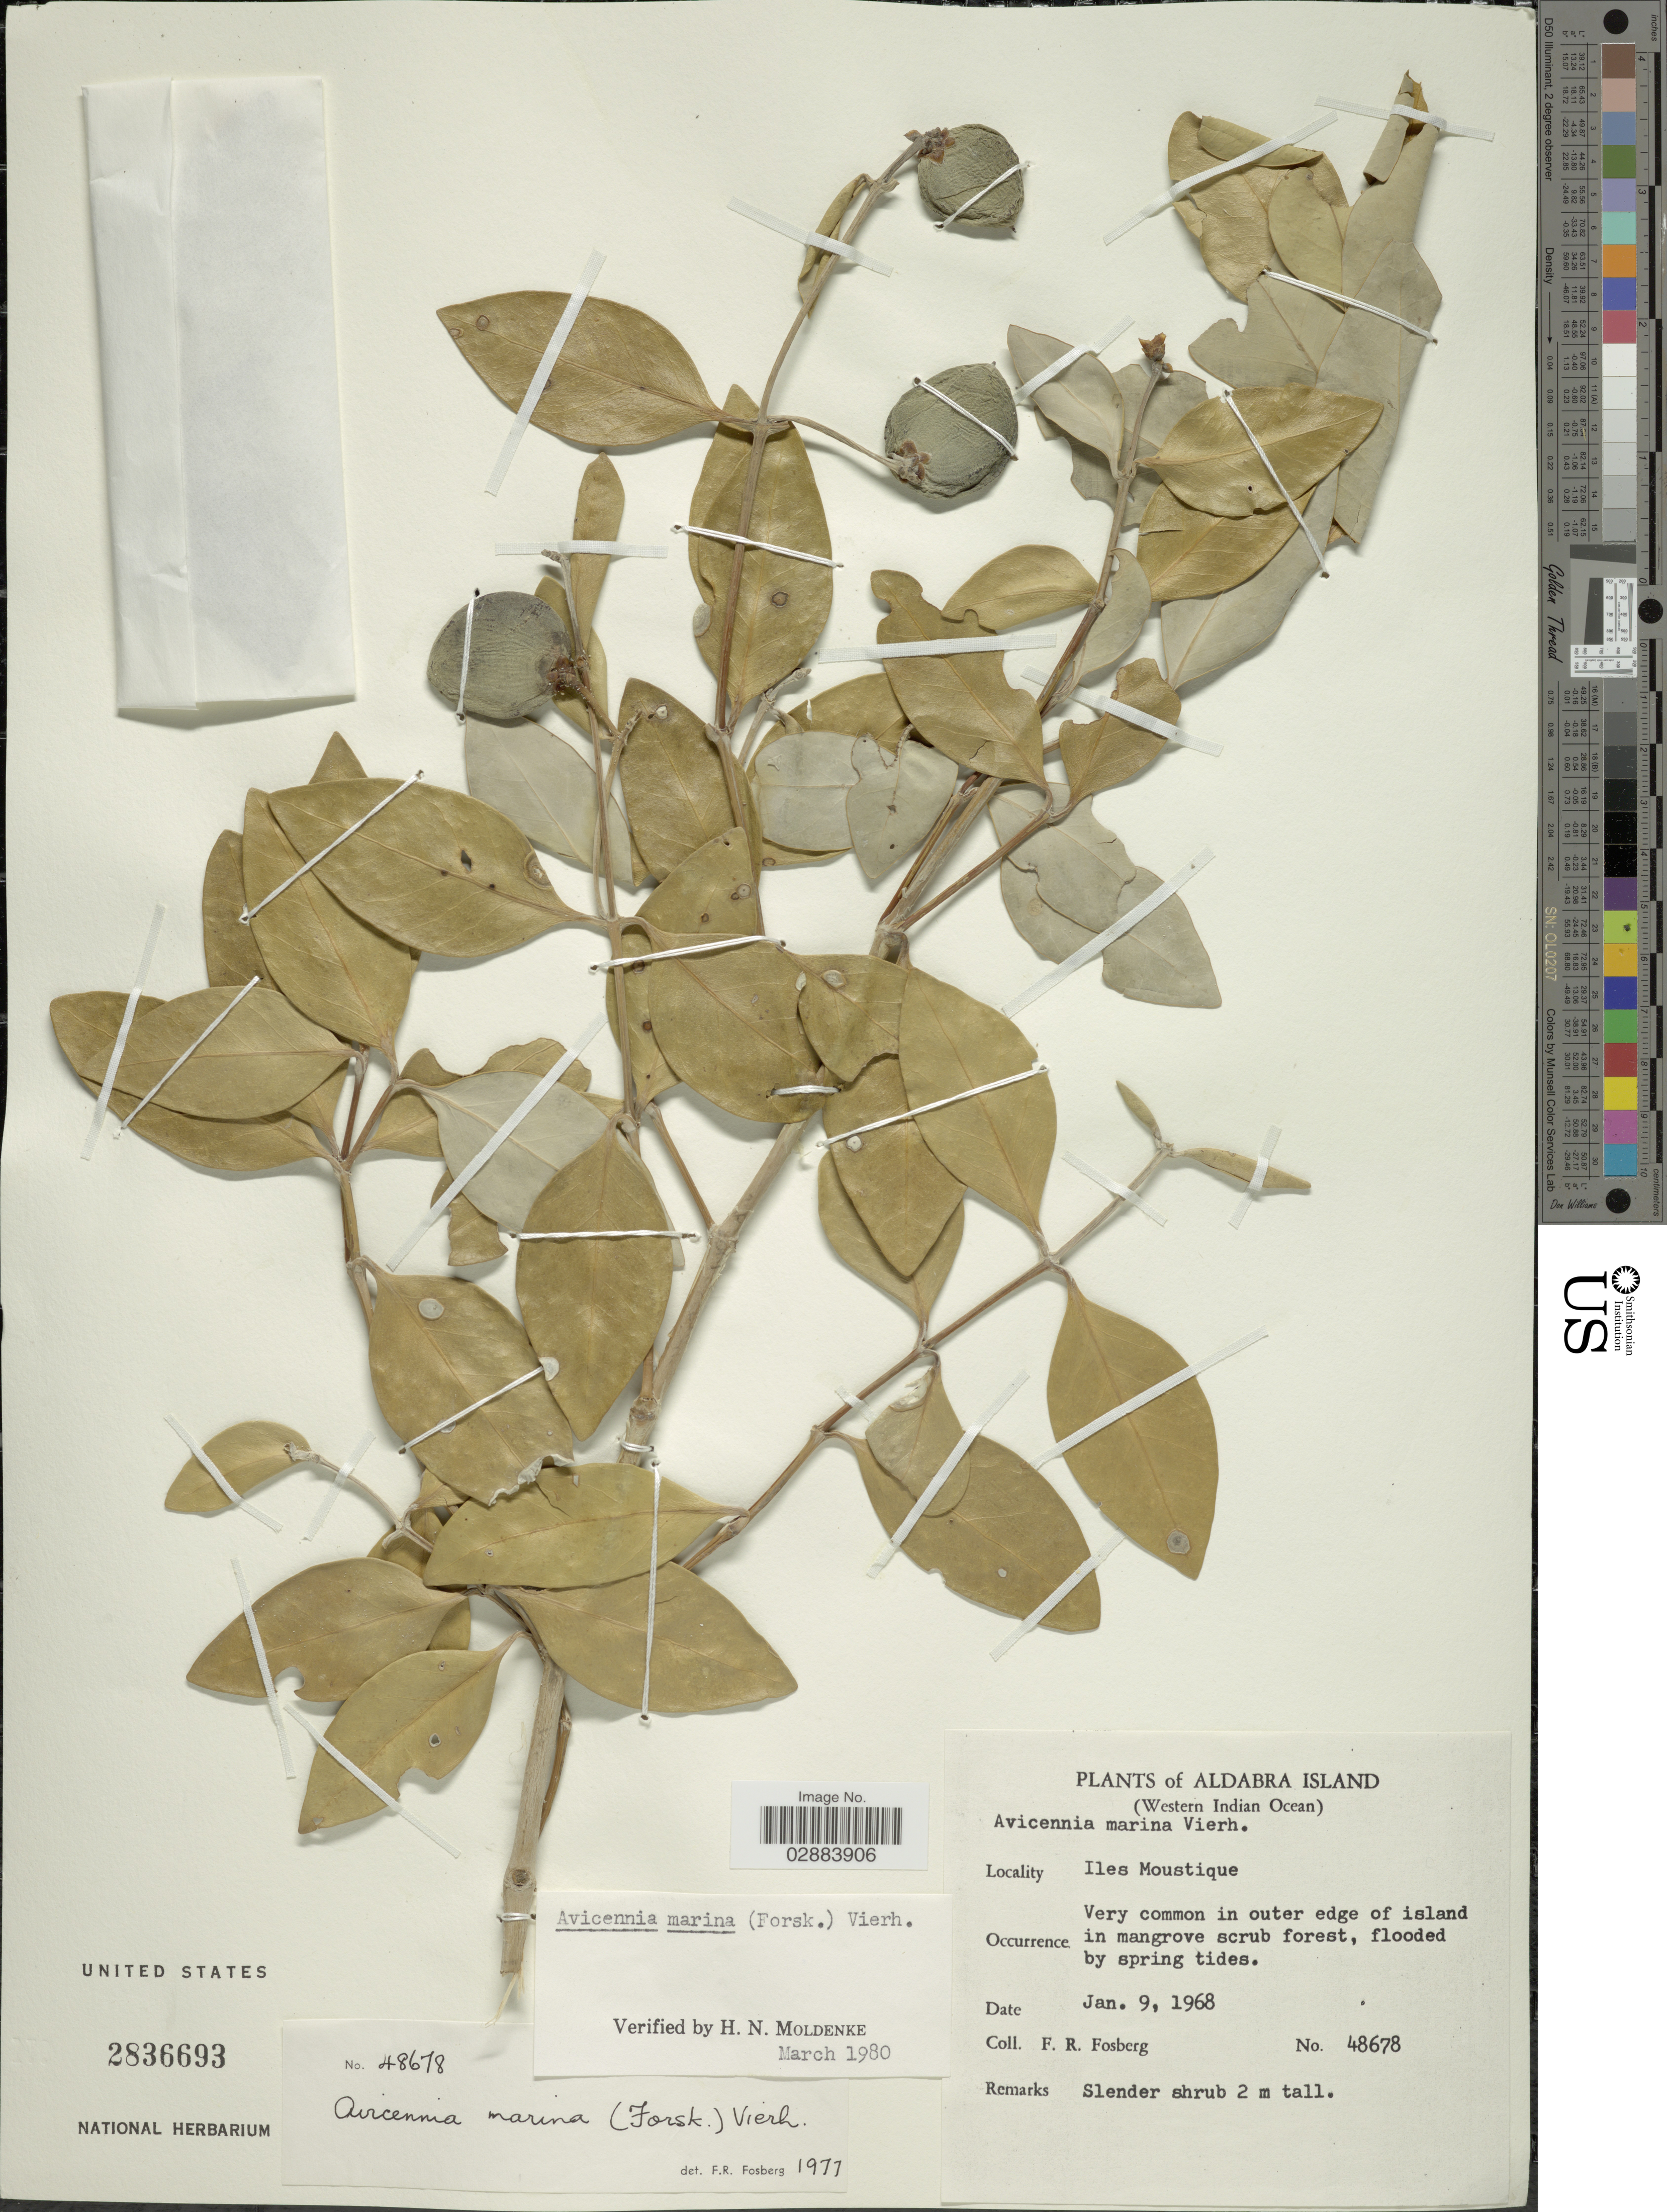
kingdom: Plantae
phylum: Tracheophyta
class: Magnoliopsida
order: Lamiales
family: Acanthaceae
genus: Avicennia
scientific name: Avicennia marina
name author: (Forssk.) Vierh.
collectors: F. R. Fosberg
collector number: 48678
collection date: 1968-01-09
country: Seychelles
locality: Aldabra Island. (Western Indian Ocean). Iles Moustique.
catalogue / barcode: US 2836693